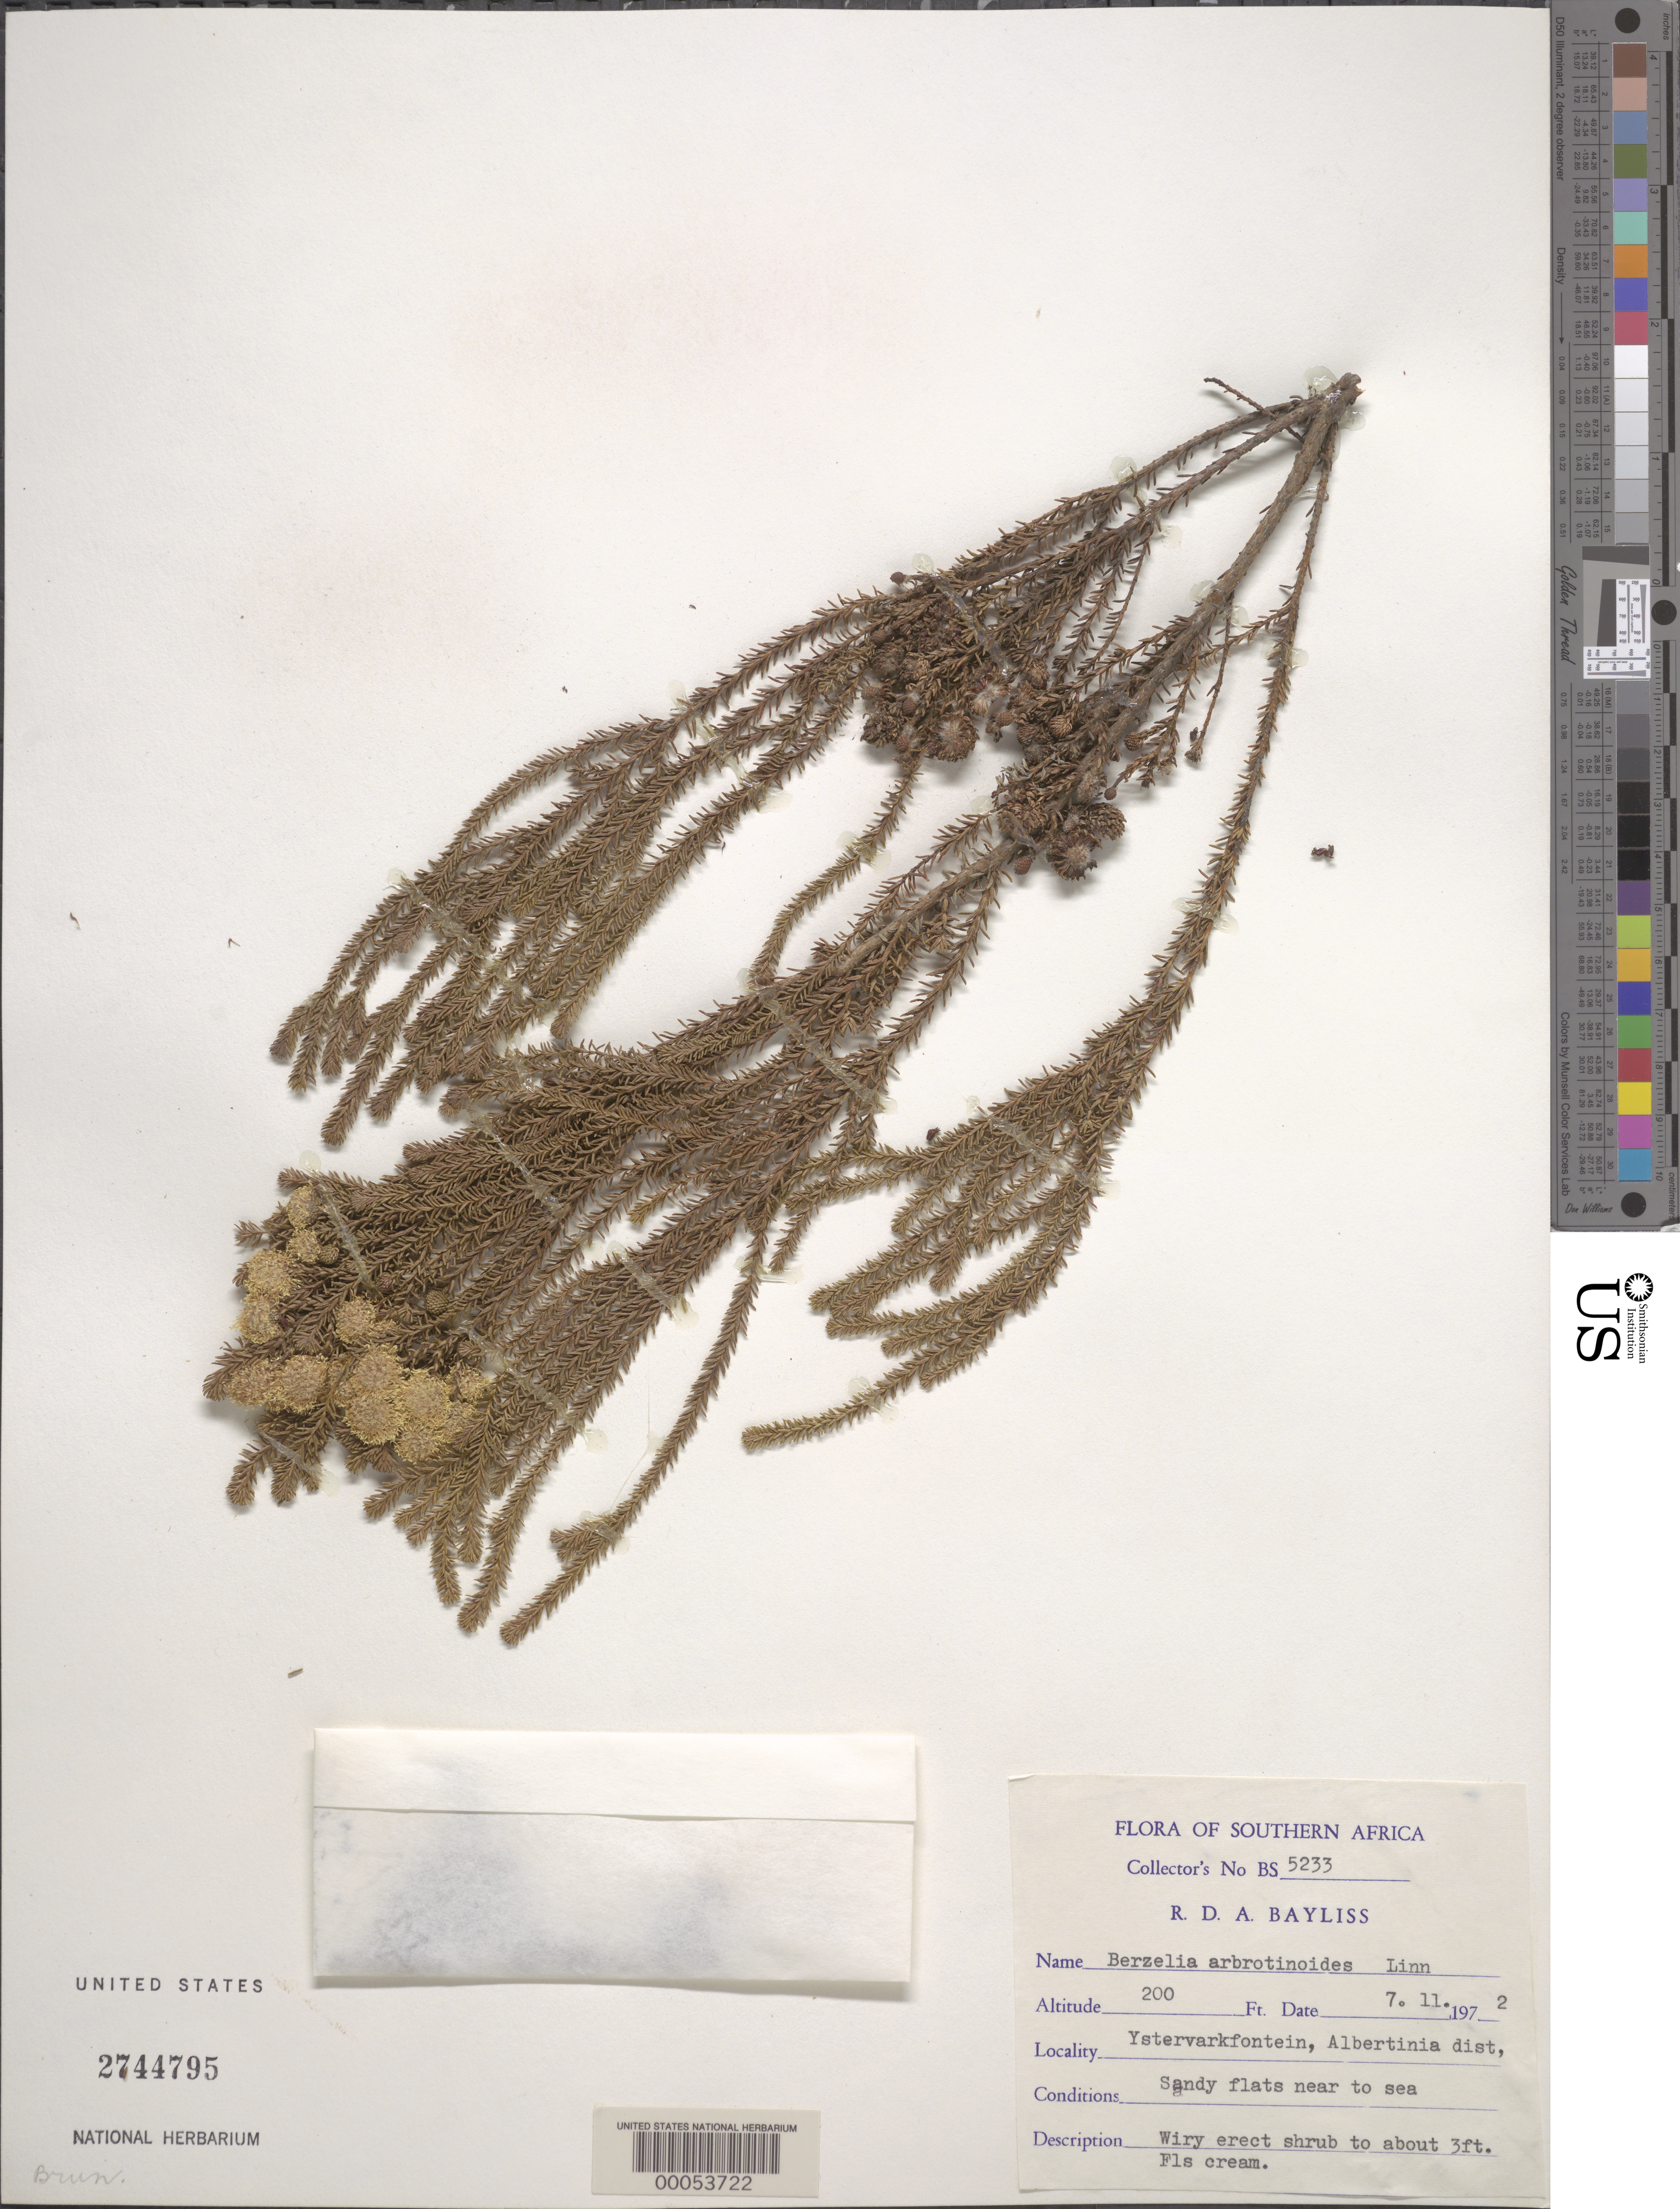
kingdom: Plantae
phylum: Tracheophyta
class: Magnoliopsida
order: Bruniales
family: Bruniaceae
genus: Berzelia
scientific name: Berzelia abrotanoides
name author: (L.) Brongn.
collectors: R. D. Bayliss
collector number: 5233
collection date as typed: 07 Nov 1972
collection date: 1972-11-07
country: South Africa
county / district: Albertina Dist.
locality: Ystervarkfontein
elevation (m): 61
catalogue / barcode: US 2744795